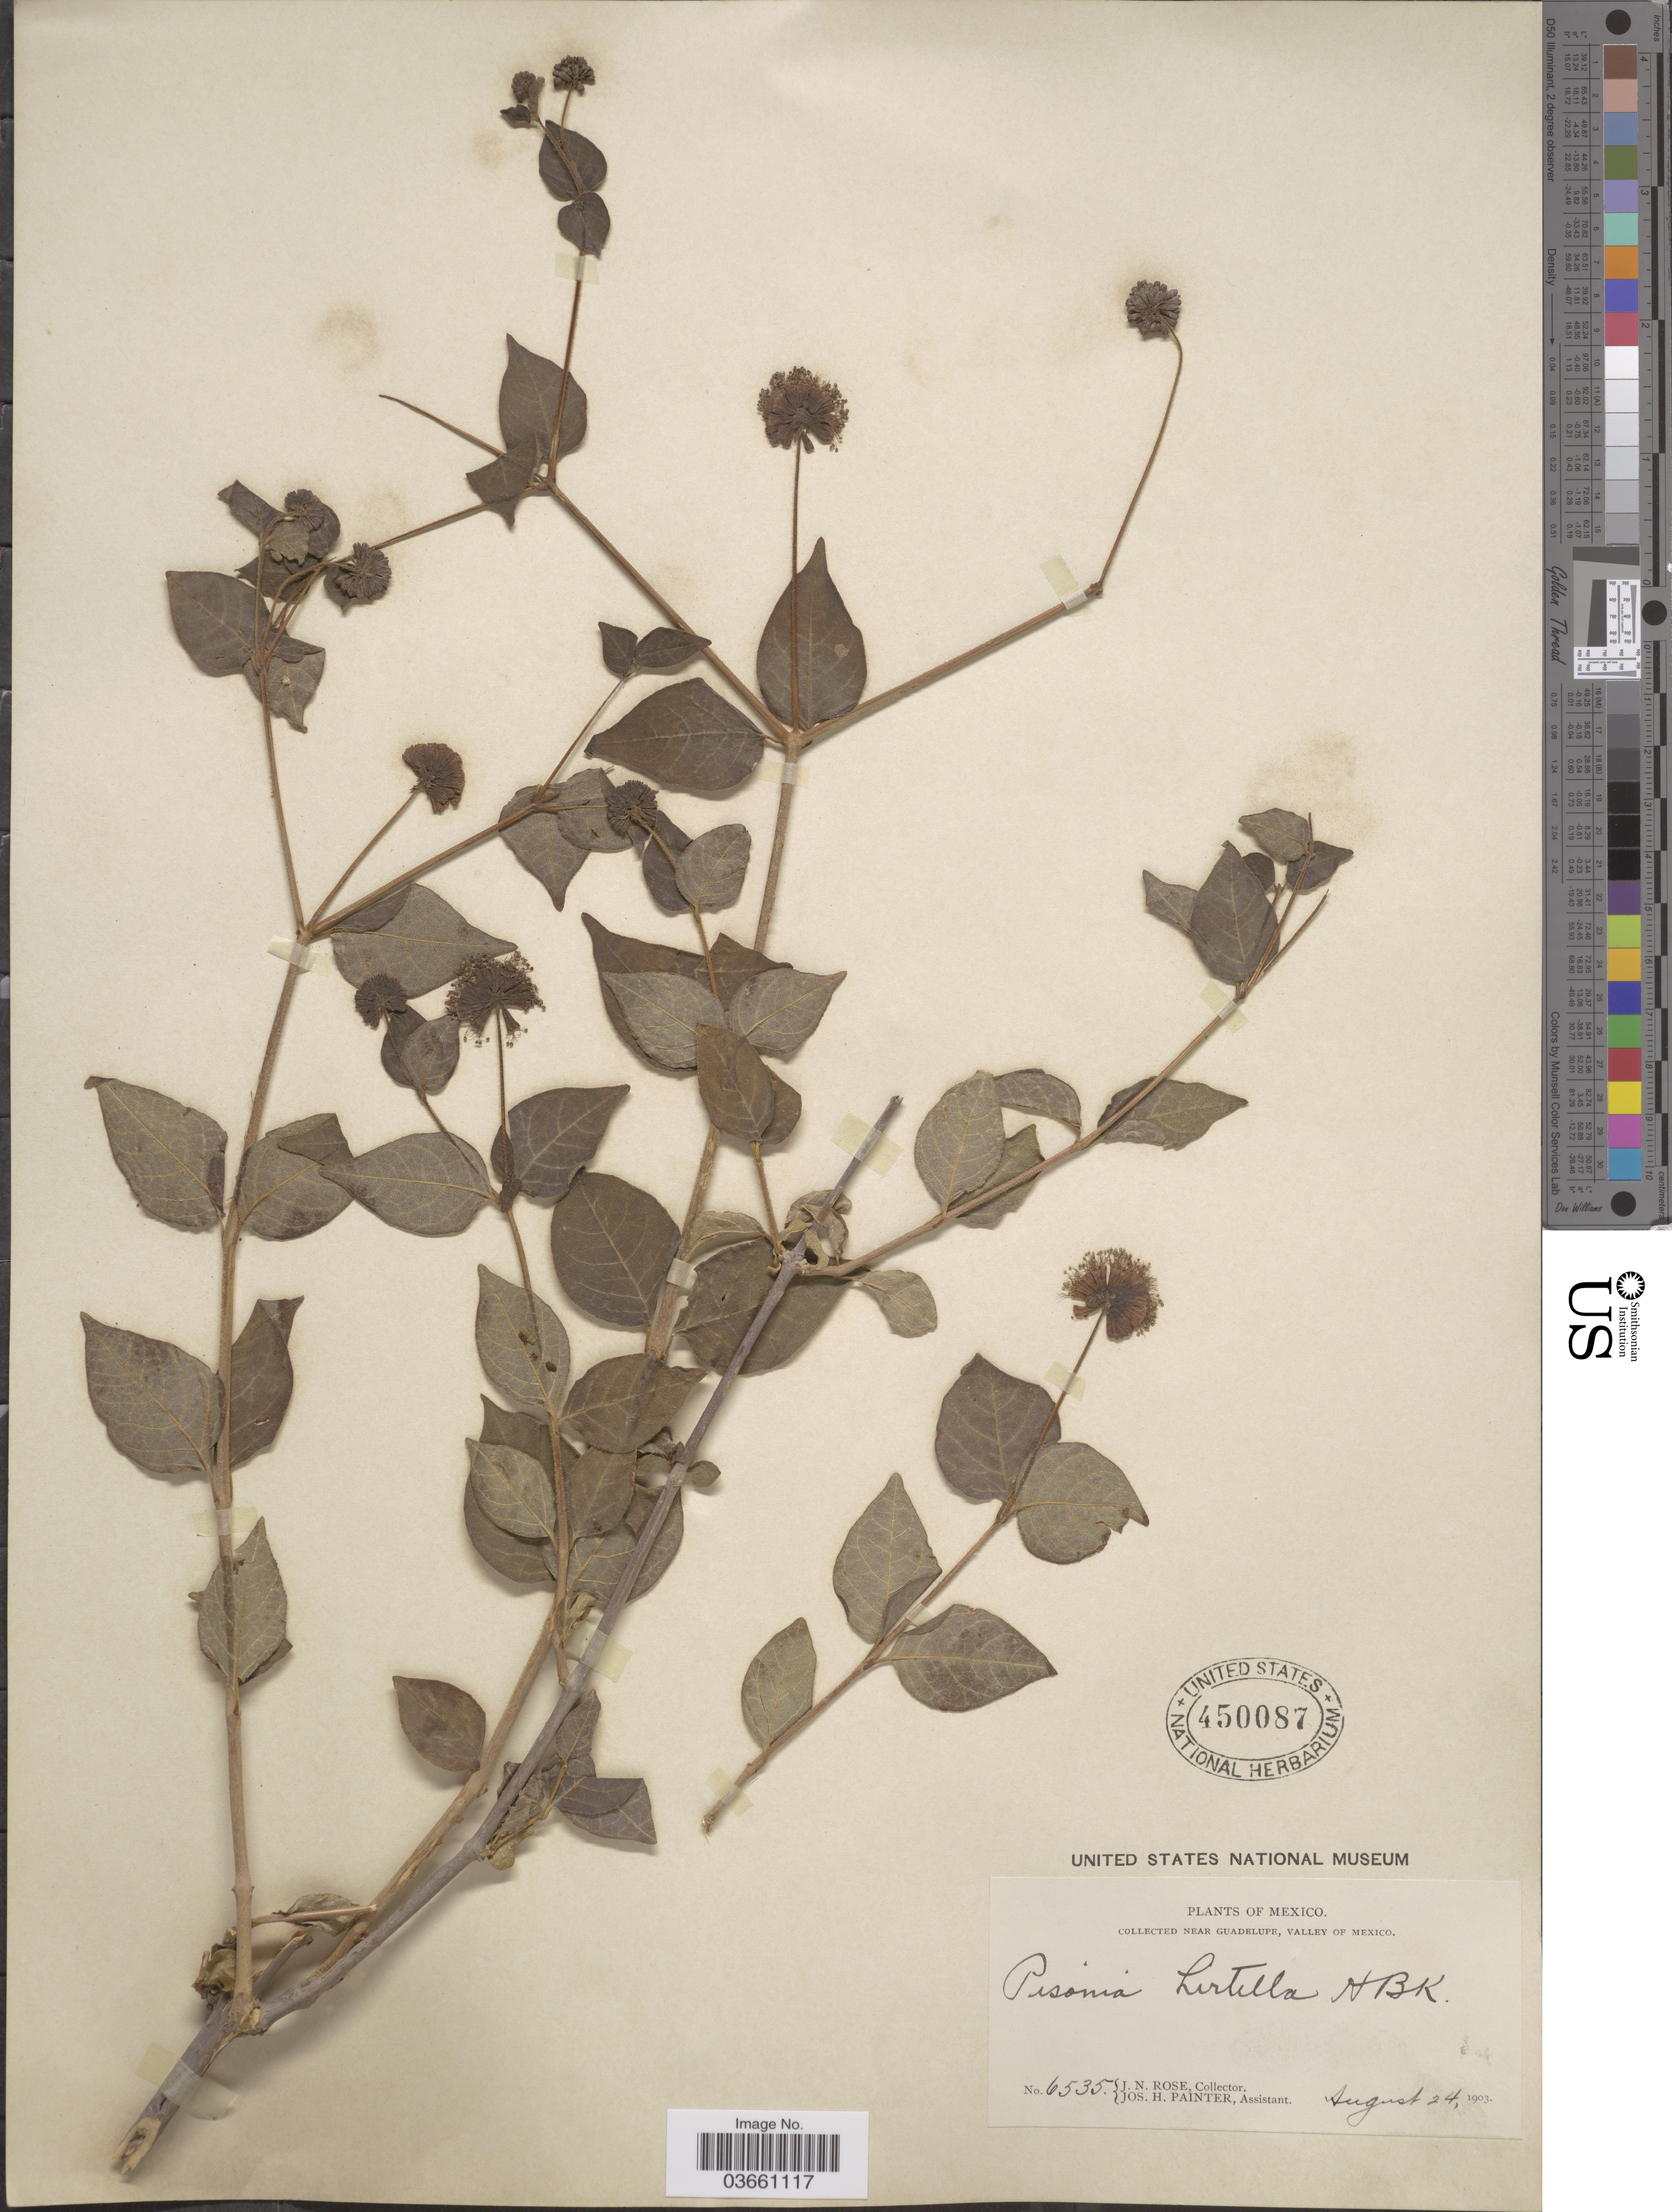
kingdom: Plantae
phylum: Tracheophyta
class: Magnoliopsida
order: Caryophyllales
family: Nyctaginaceae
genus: Pisoniella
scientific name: Pisoniella arborescens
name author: (Lag. & Rodr.) Standl.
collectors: J. N. Rose & J. H. Painter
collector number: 6535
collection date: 1903-08-24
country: Mexico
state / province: Baja California Norte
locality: Near Guadelupe, Valley of Mexico.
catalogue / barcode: US 450087